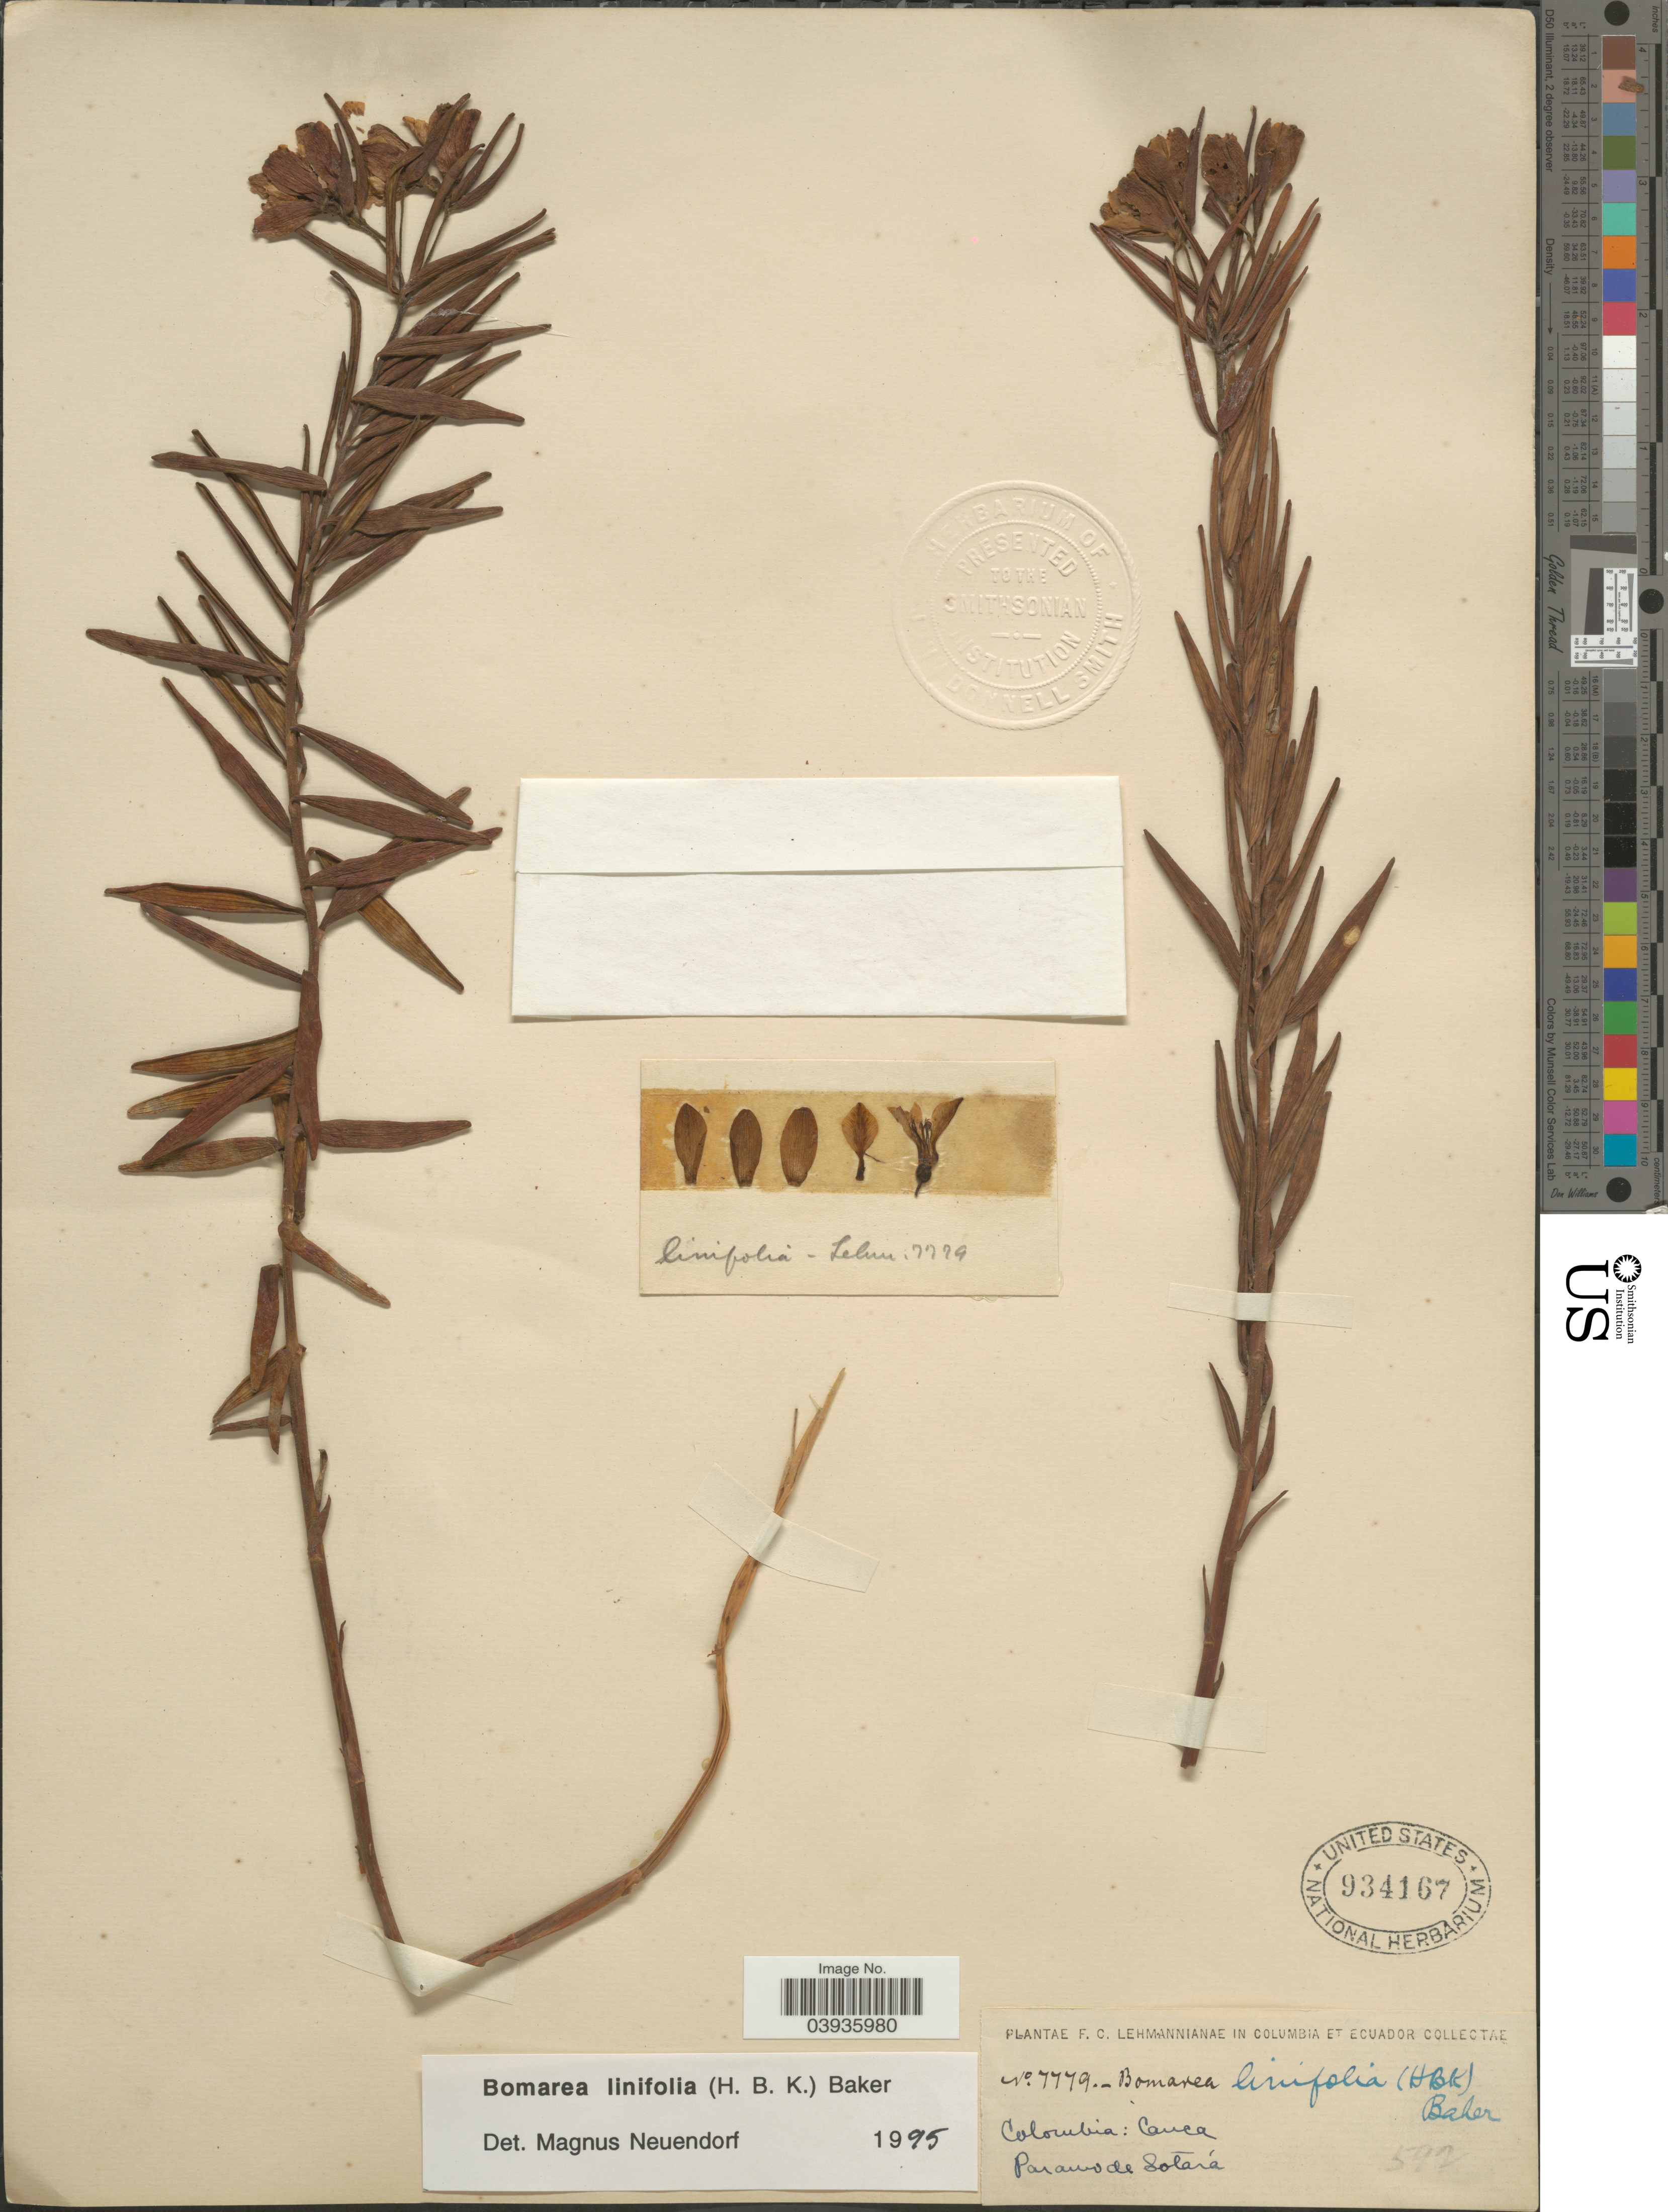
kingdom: Plantae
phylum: Tracheophyta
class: Liliopsida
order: Liliales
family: Alstroemeriaceae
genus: Bomarea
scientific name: Bomarea linifolia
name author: (Kunth) Baker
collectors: F. C. Lehmann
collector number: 7779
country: Colombia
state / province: Cauca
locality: Paramo de Sotará.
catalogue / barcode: US 934167